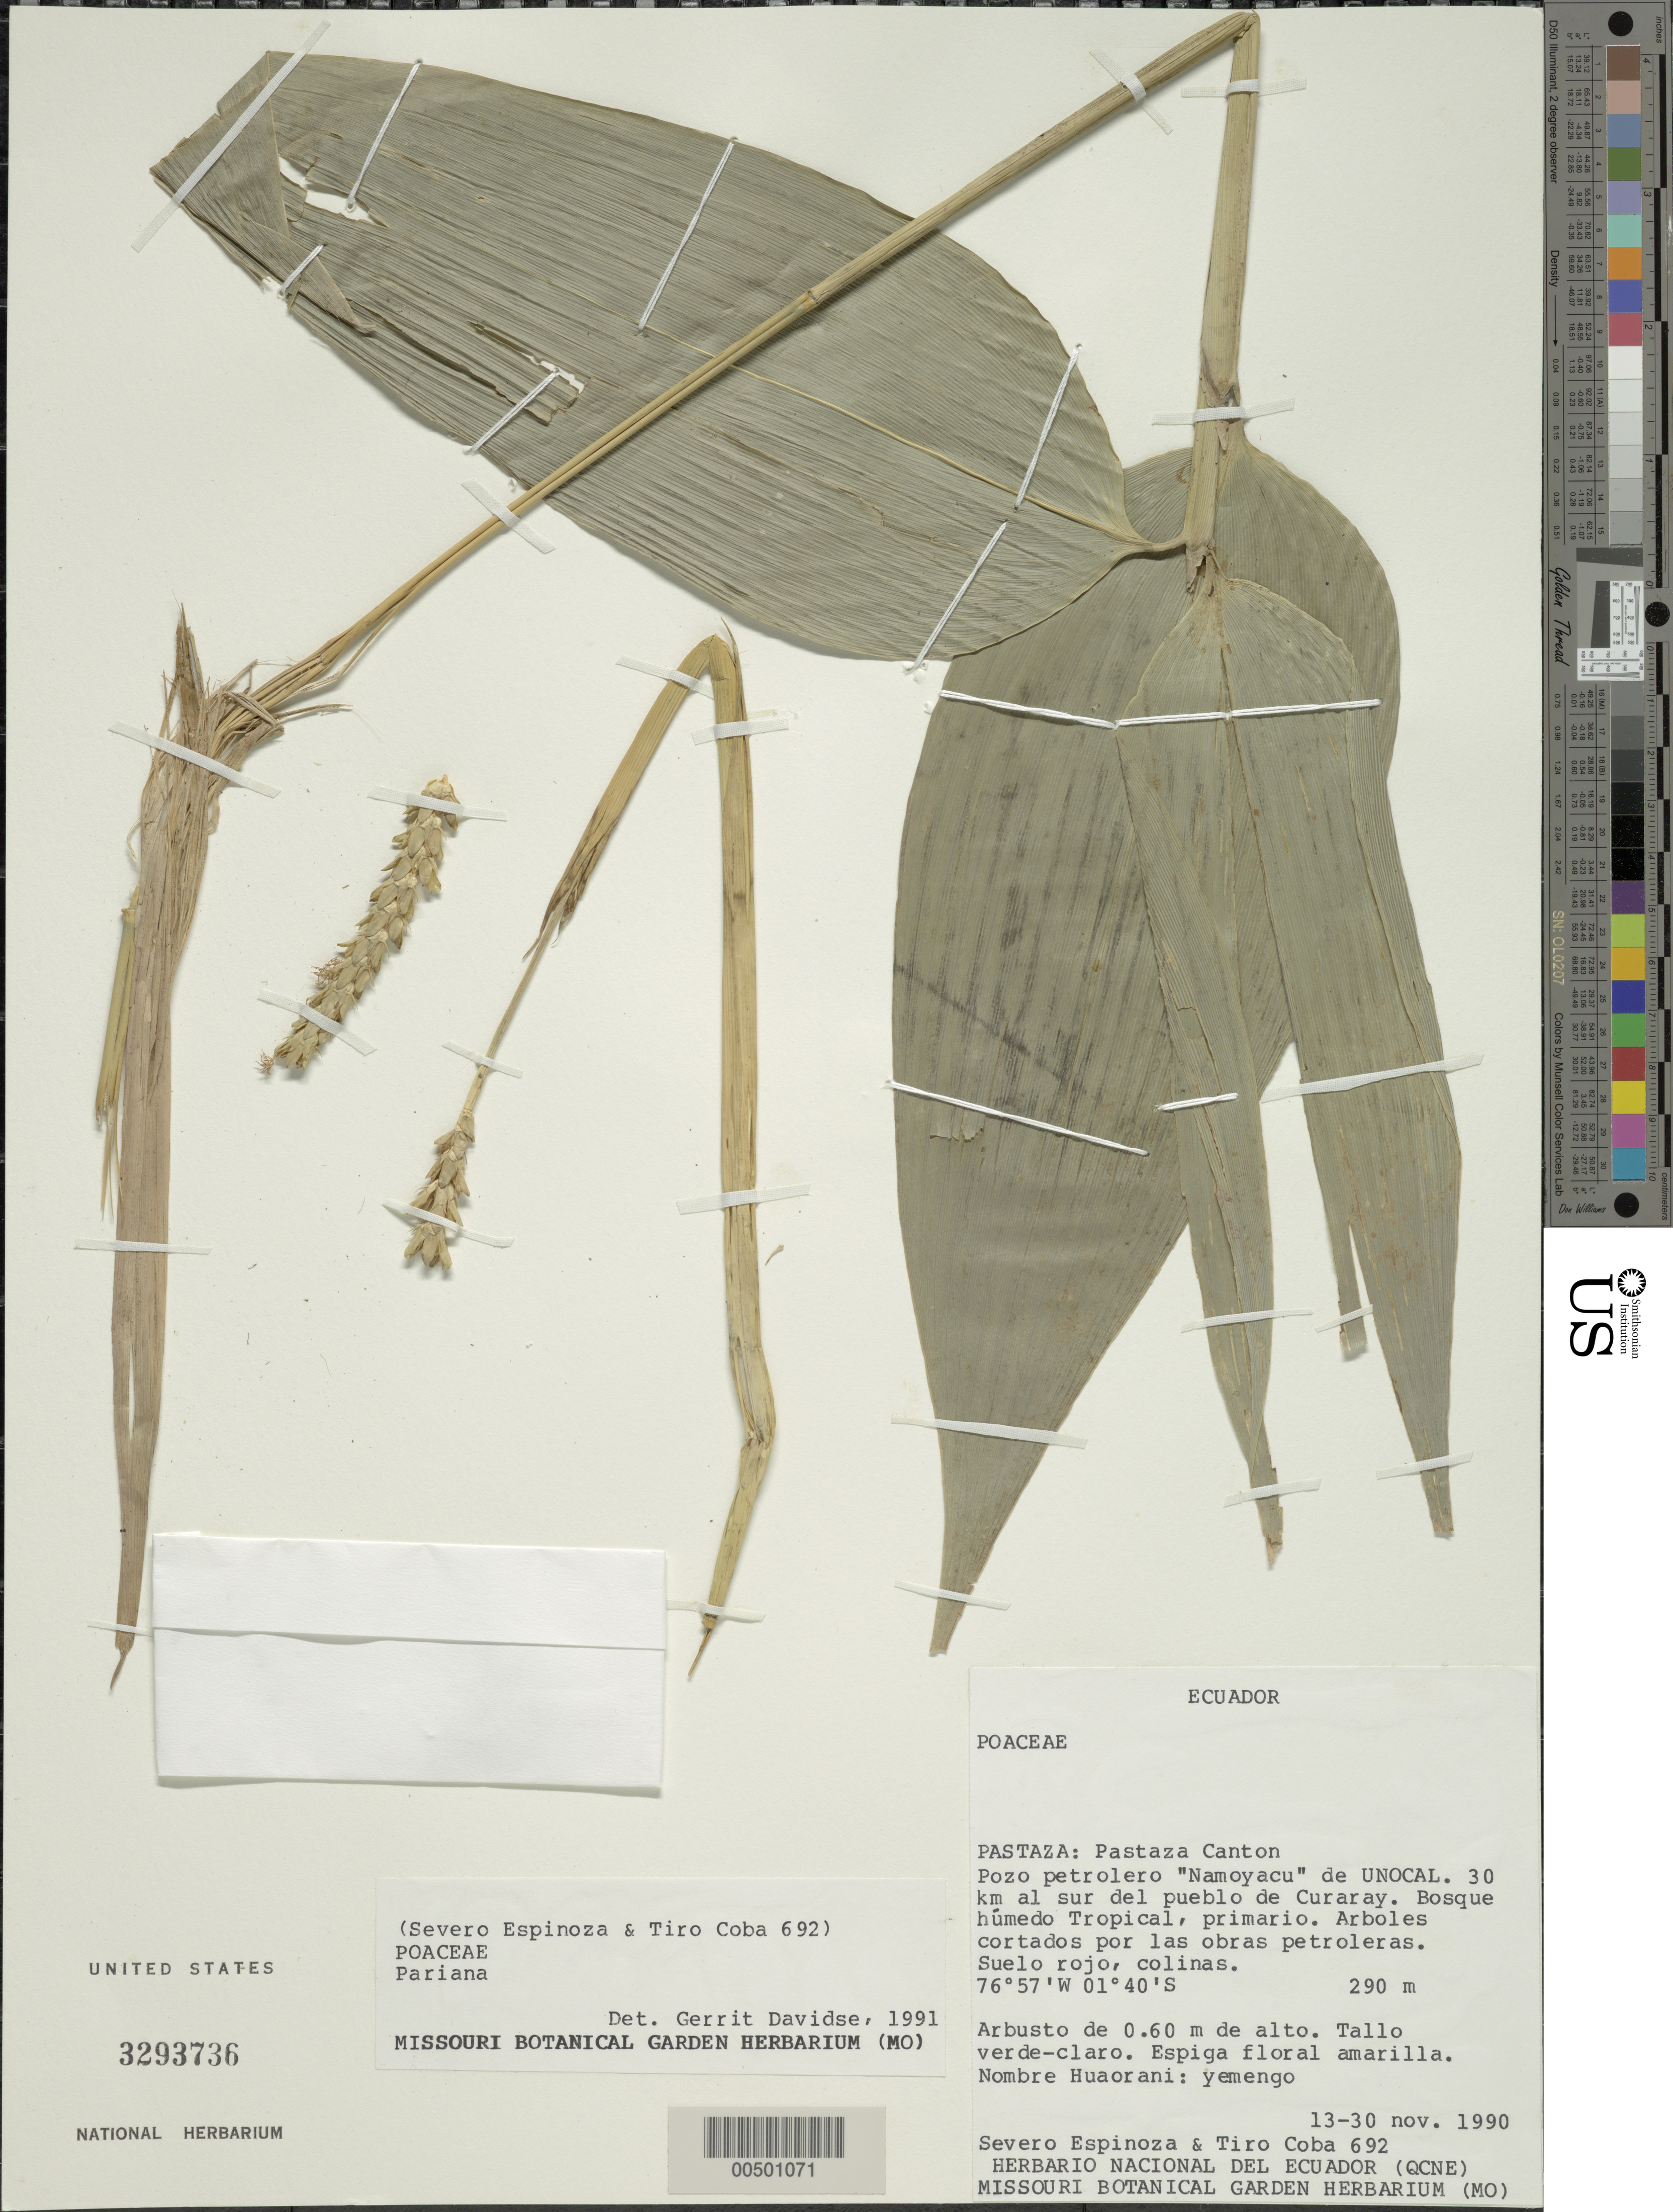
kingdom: Plantae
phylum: Tracheophyta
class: Liliopsida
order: Poales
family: Poaceae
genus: Pariana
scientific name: Pariana sp.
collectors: S. Espinoza & T. Coba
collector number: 692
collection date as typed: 13 Nov 1990 to 30 Nov 1990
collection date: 1990-11-13/1990-11-30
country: Ecuador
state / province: Pastaza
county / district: Pastaza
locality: Pozo petrolero "namoyacu" de unocal. 30 km al sur del pueblo de curaray.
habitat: Bosque humedo tropical, primario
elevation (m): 290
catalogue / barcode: US 3293736